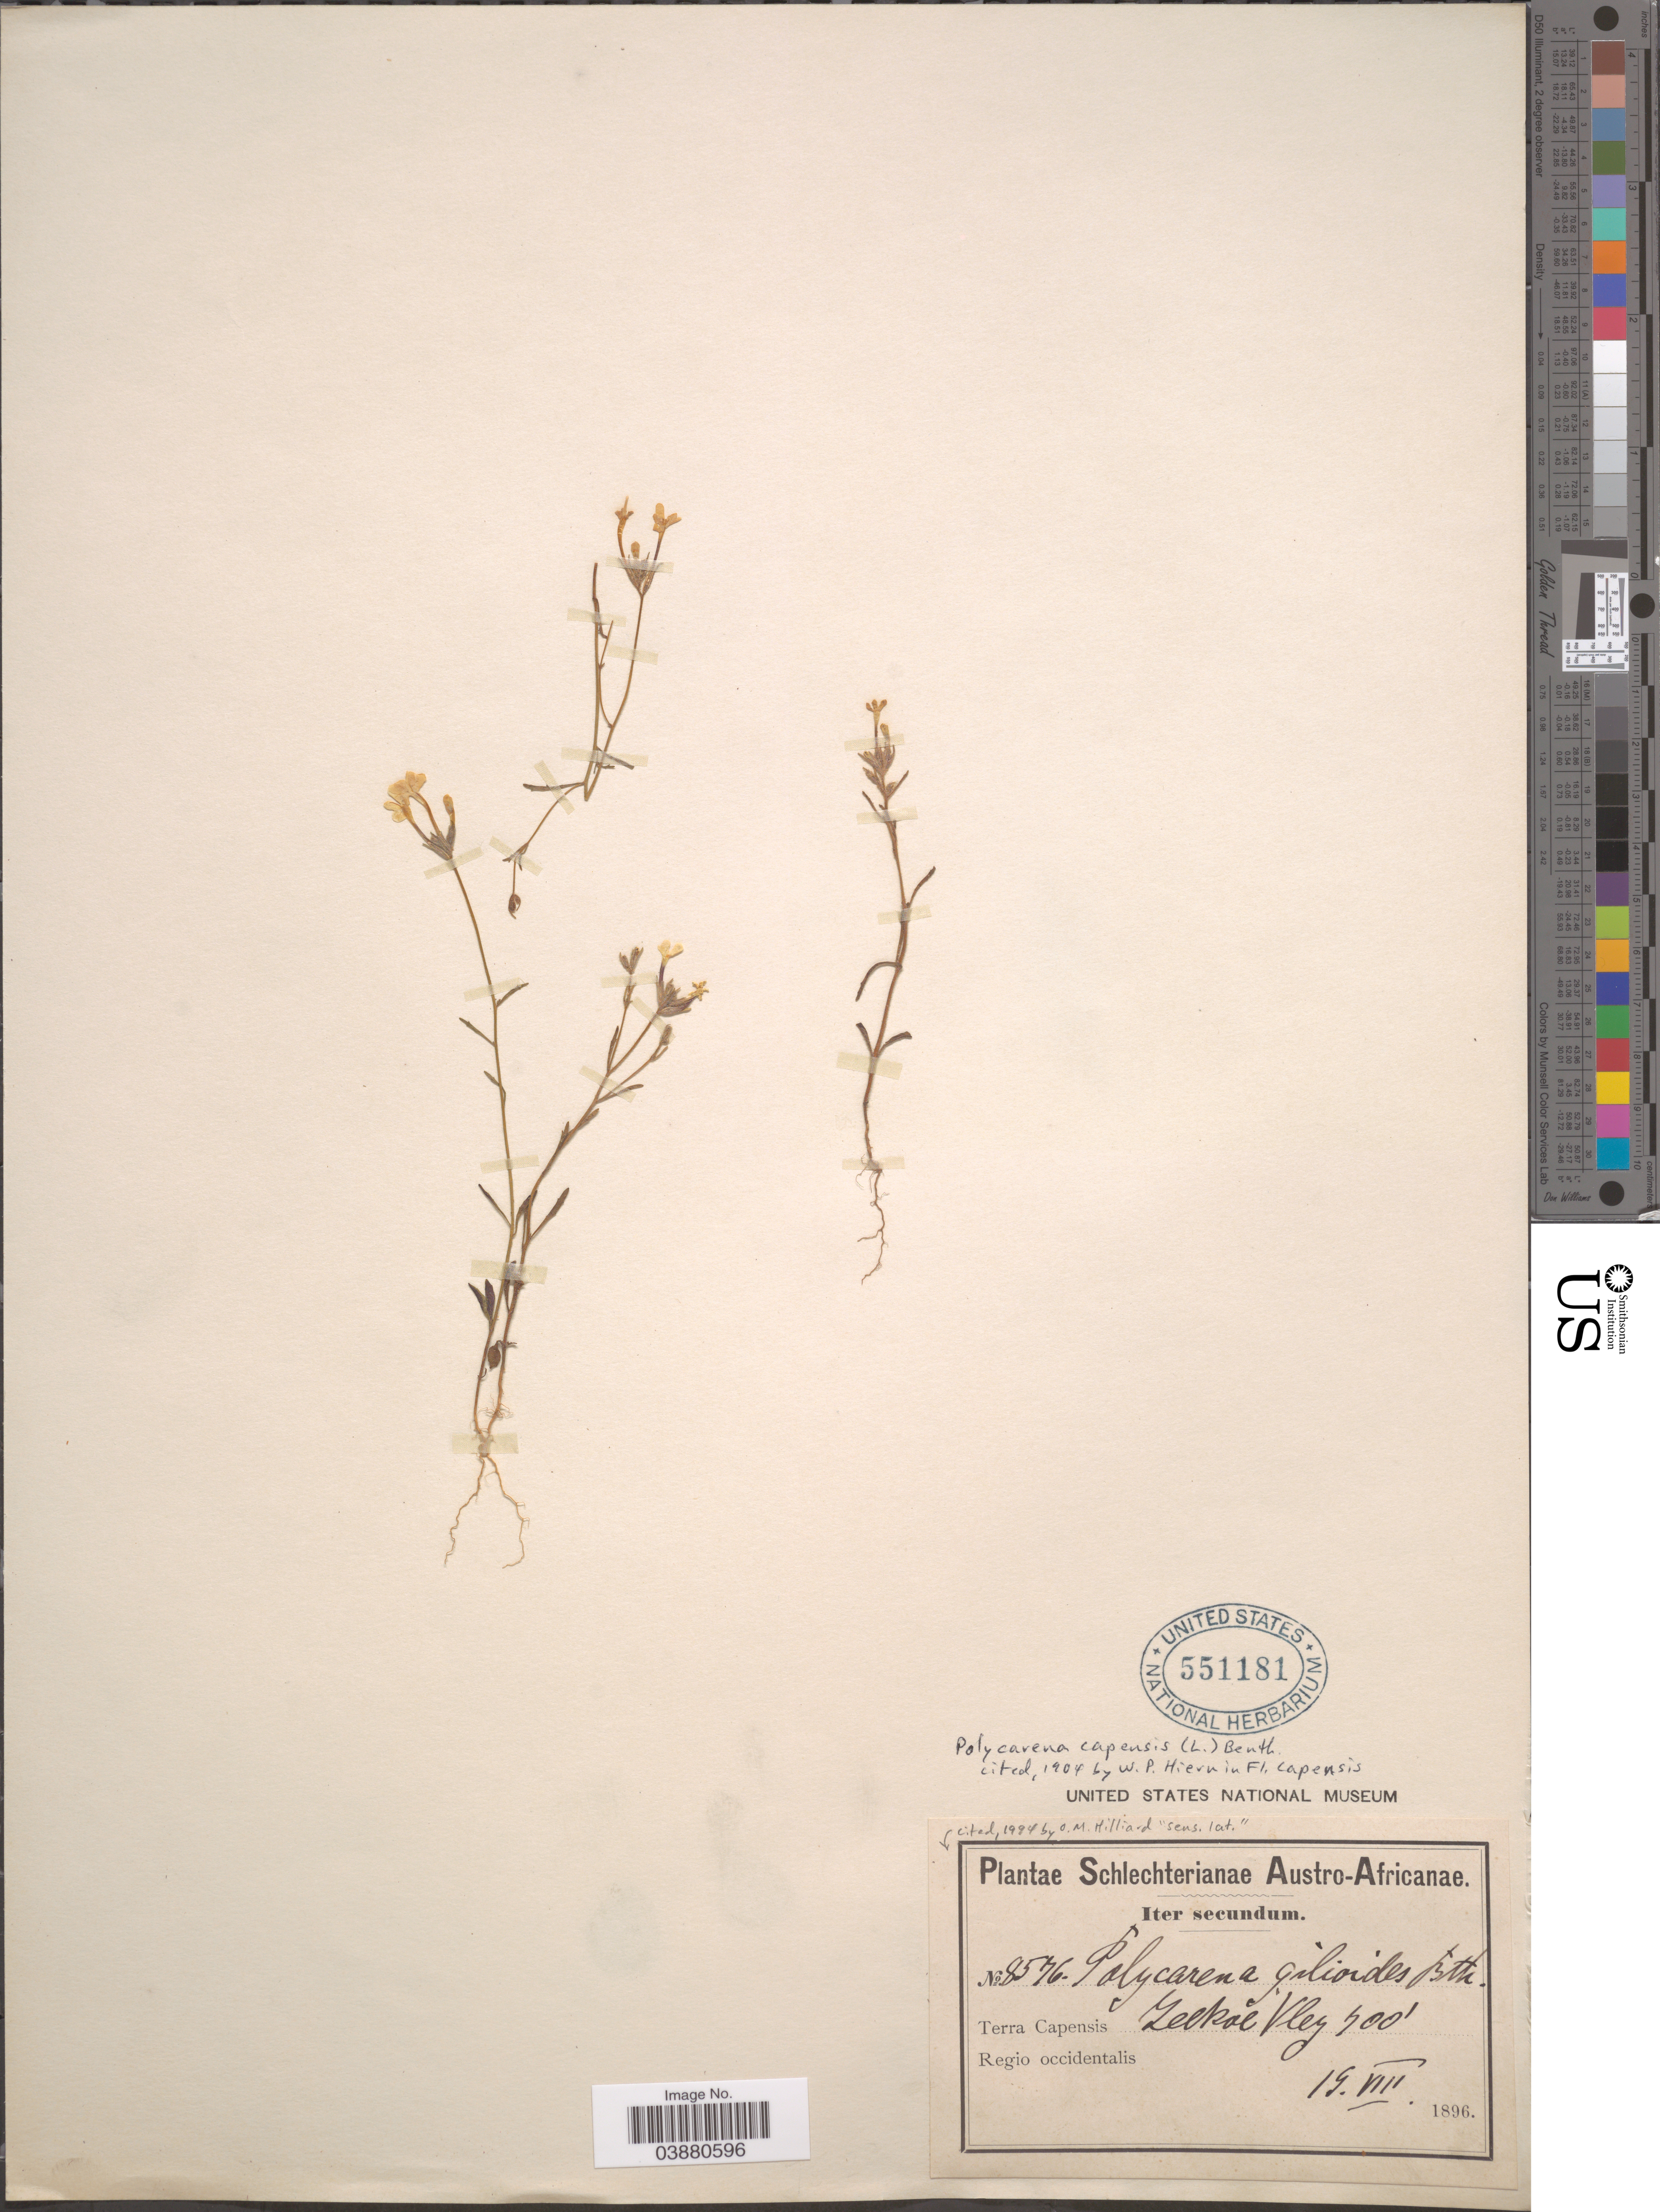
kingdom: Plantae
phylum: Tracheophyta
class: Magnoliopsida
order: Lamiales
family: Scrophulariaceae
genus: Polycarena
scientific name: Polycarena gilioides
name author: Benth.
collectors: Schlechter, --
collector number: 8576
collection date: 1896-08-19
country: South Africa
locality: Austro-Africanae. Terra Capensis Zeekoe Vley. Regio occidentalis.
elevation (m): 213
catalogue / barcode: US 551181